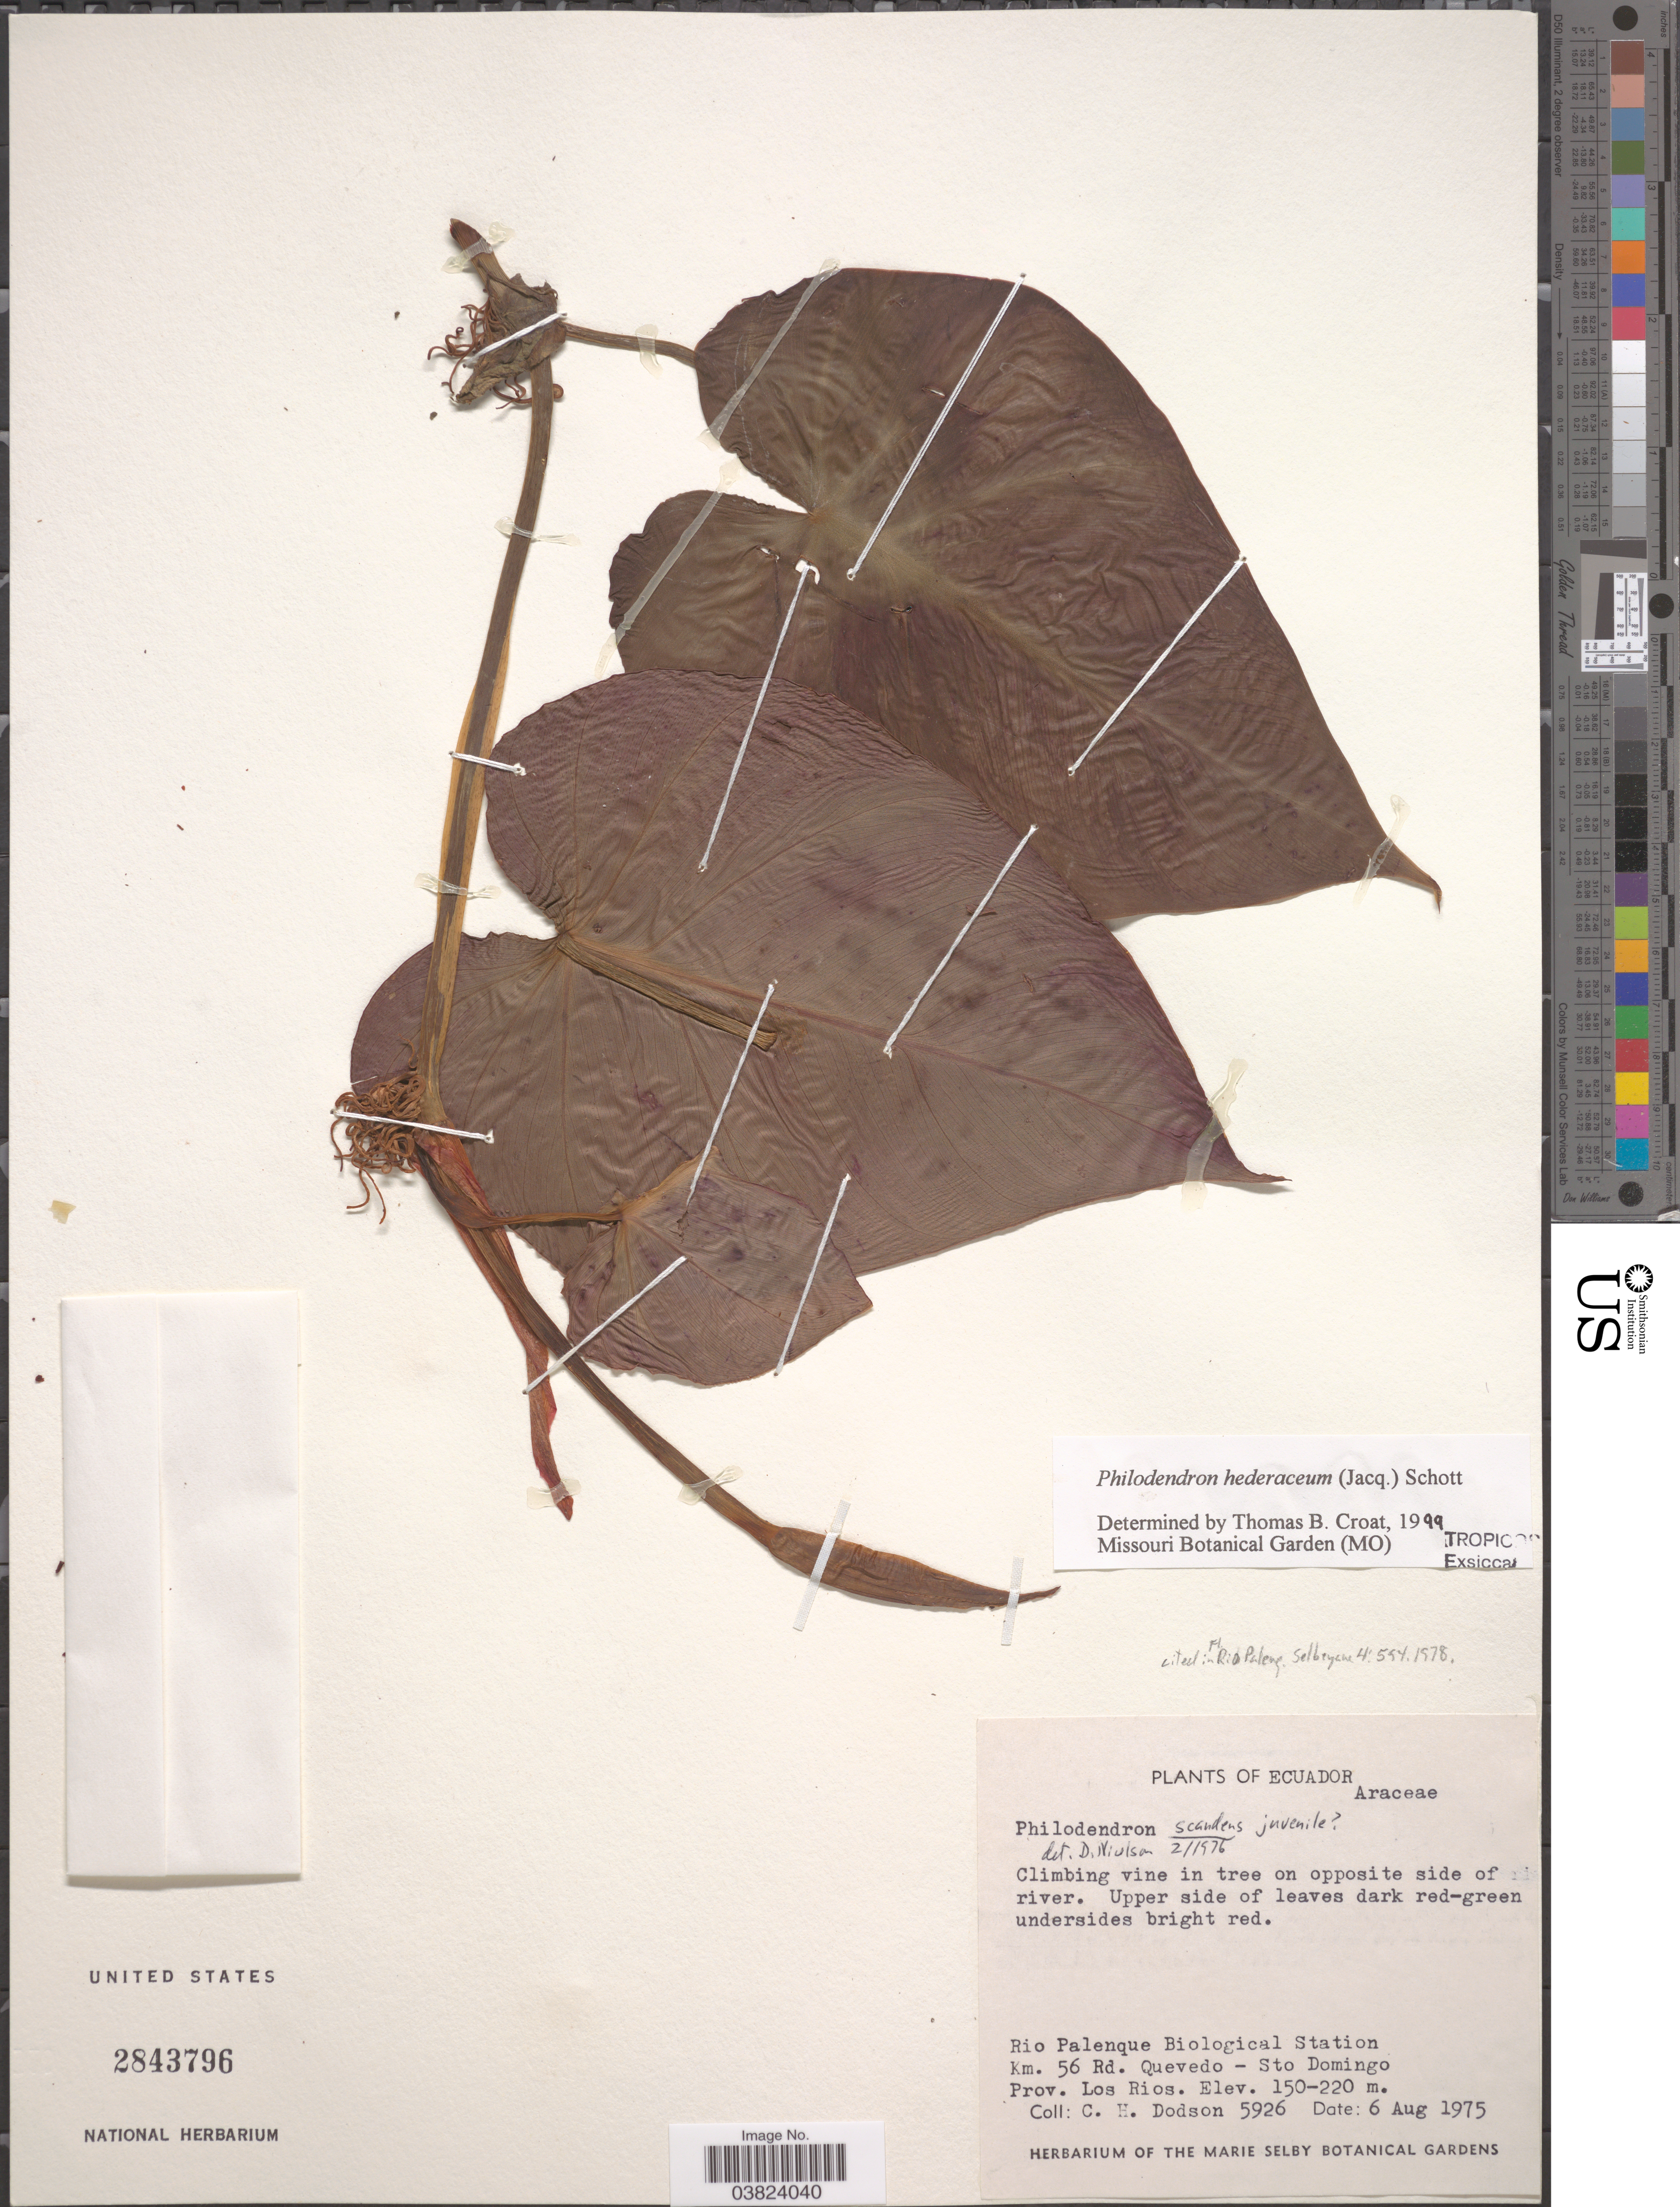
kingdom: Plantae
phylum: Tracheophyta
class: Liliopsida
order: Alismatales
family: Araceae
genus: Philodendron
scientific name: Philodendron hederaceum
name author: (Jacq.) Schott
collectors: C. H. Dodson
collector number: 5926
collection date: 1975-08-06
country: Ecuador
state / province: Los Ríos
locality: Rio Palenque Biological Station. Km. 56 Rd. Quevedo- Sto. Domingo.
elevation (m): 150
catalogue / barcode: US 2843796